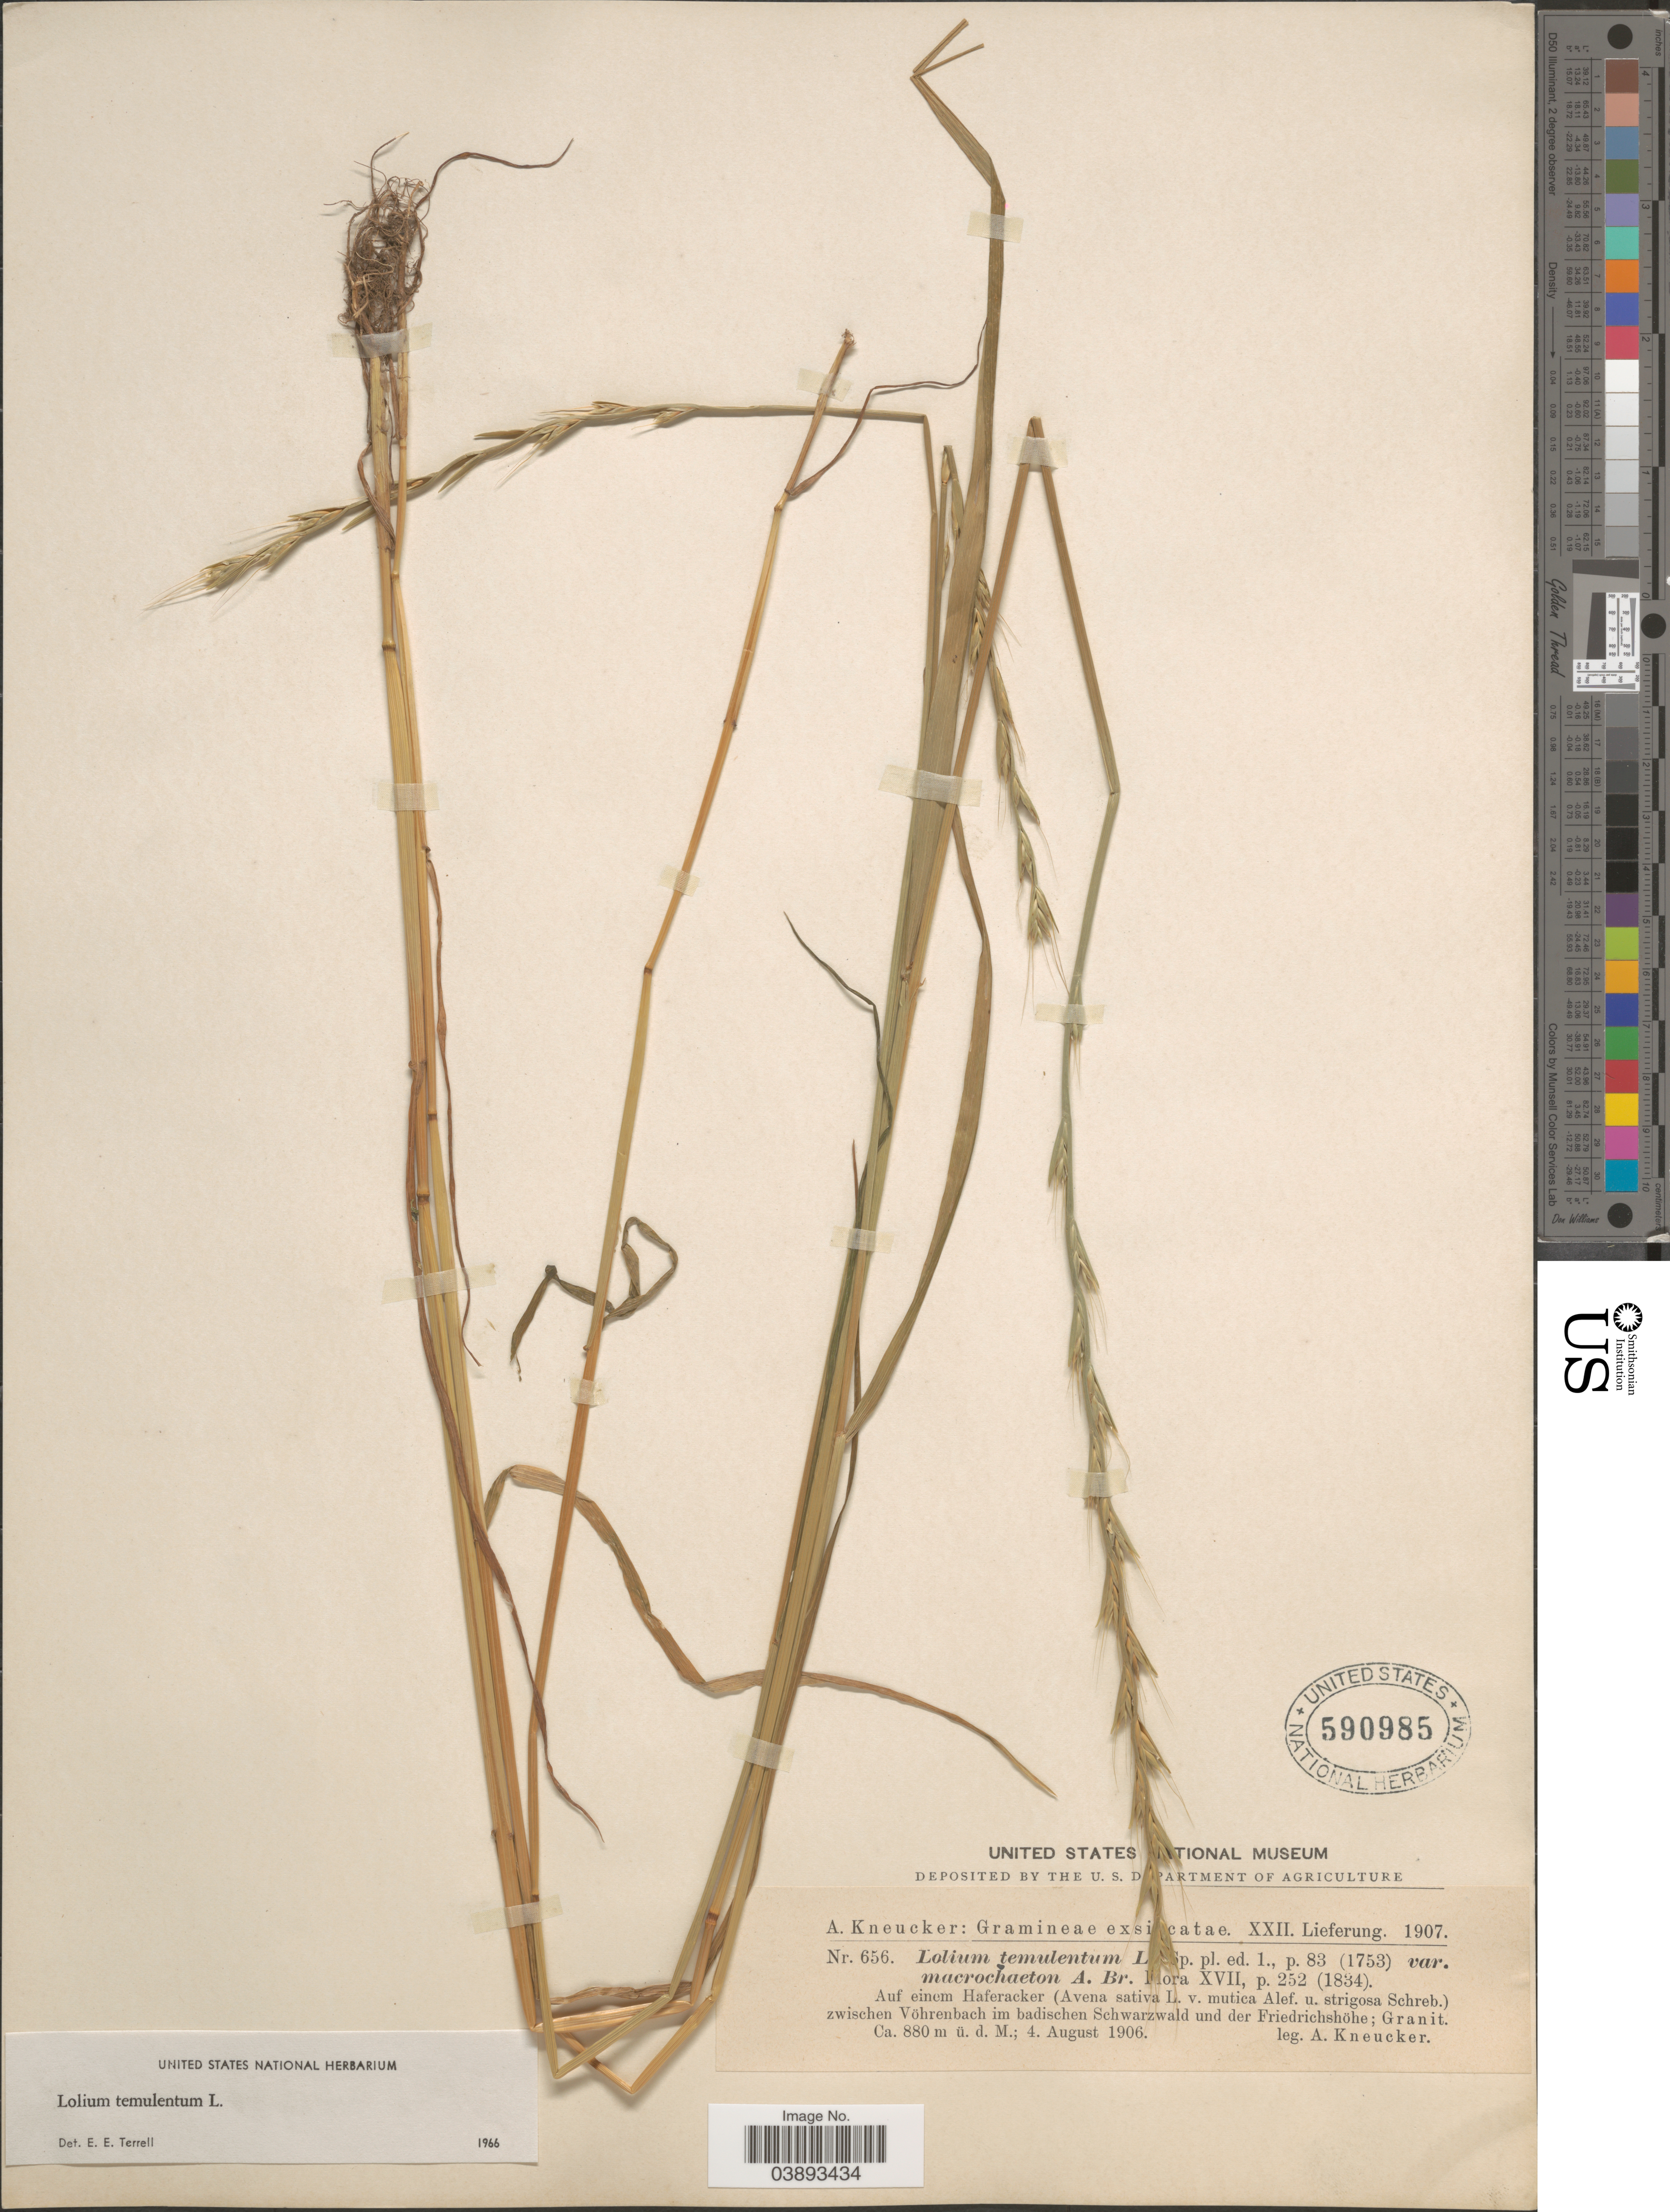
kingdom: Plantae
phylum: Tracheophyta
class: Liliopsida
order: Poales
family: Poaceae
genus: Lolium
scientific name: Lolium temulentum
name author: L.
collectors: A. Kneucker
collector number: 656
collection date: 1906-08-04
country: Germany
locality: Auf einem Haferacker zwischen Vöhrenbach im badischen Schwarzwald und der Friedrichshöhe.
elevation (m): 880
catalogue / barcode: US 590985